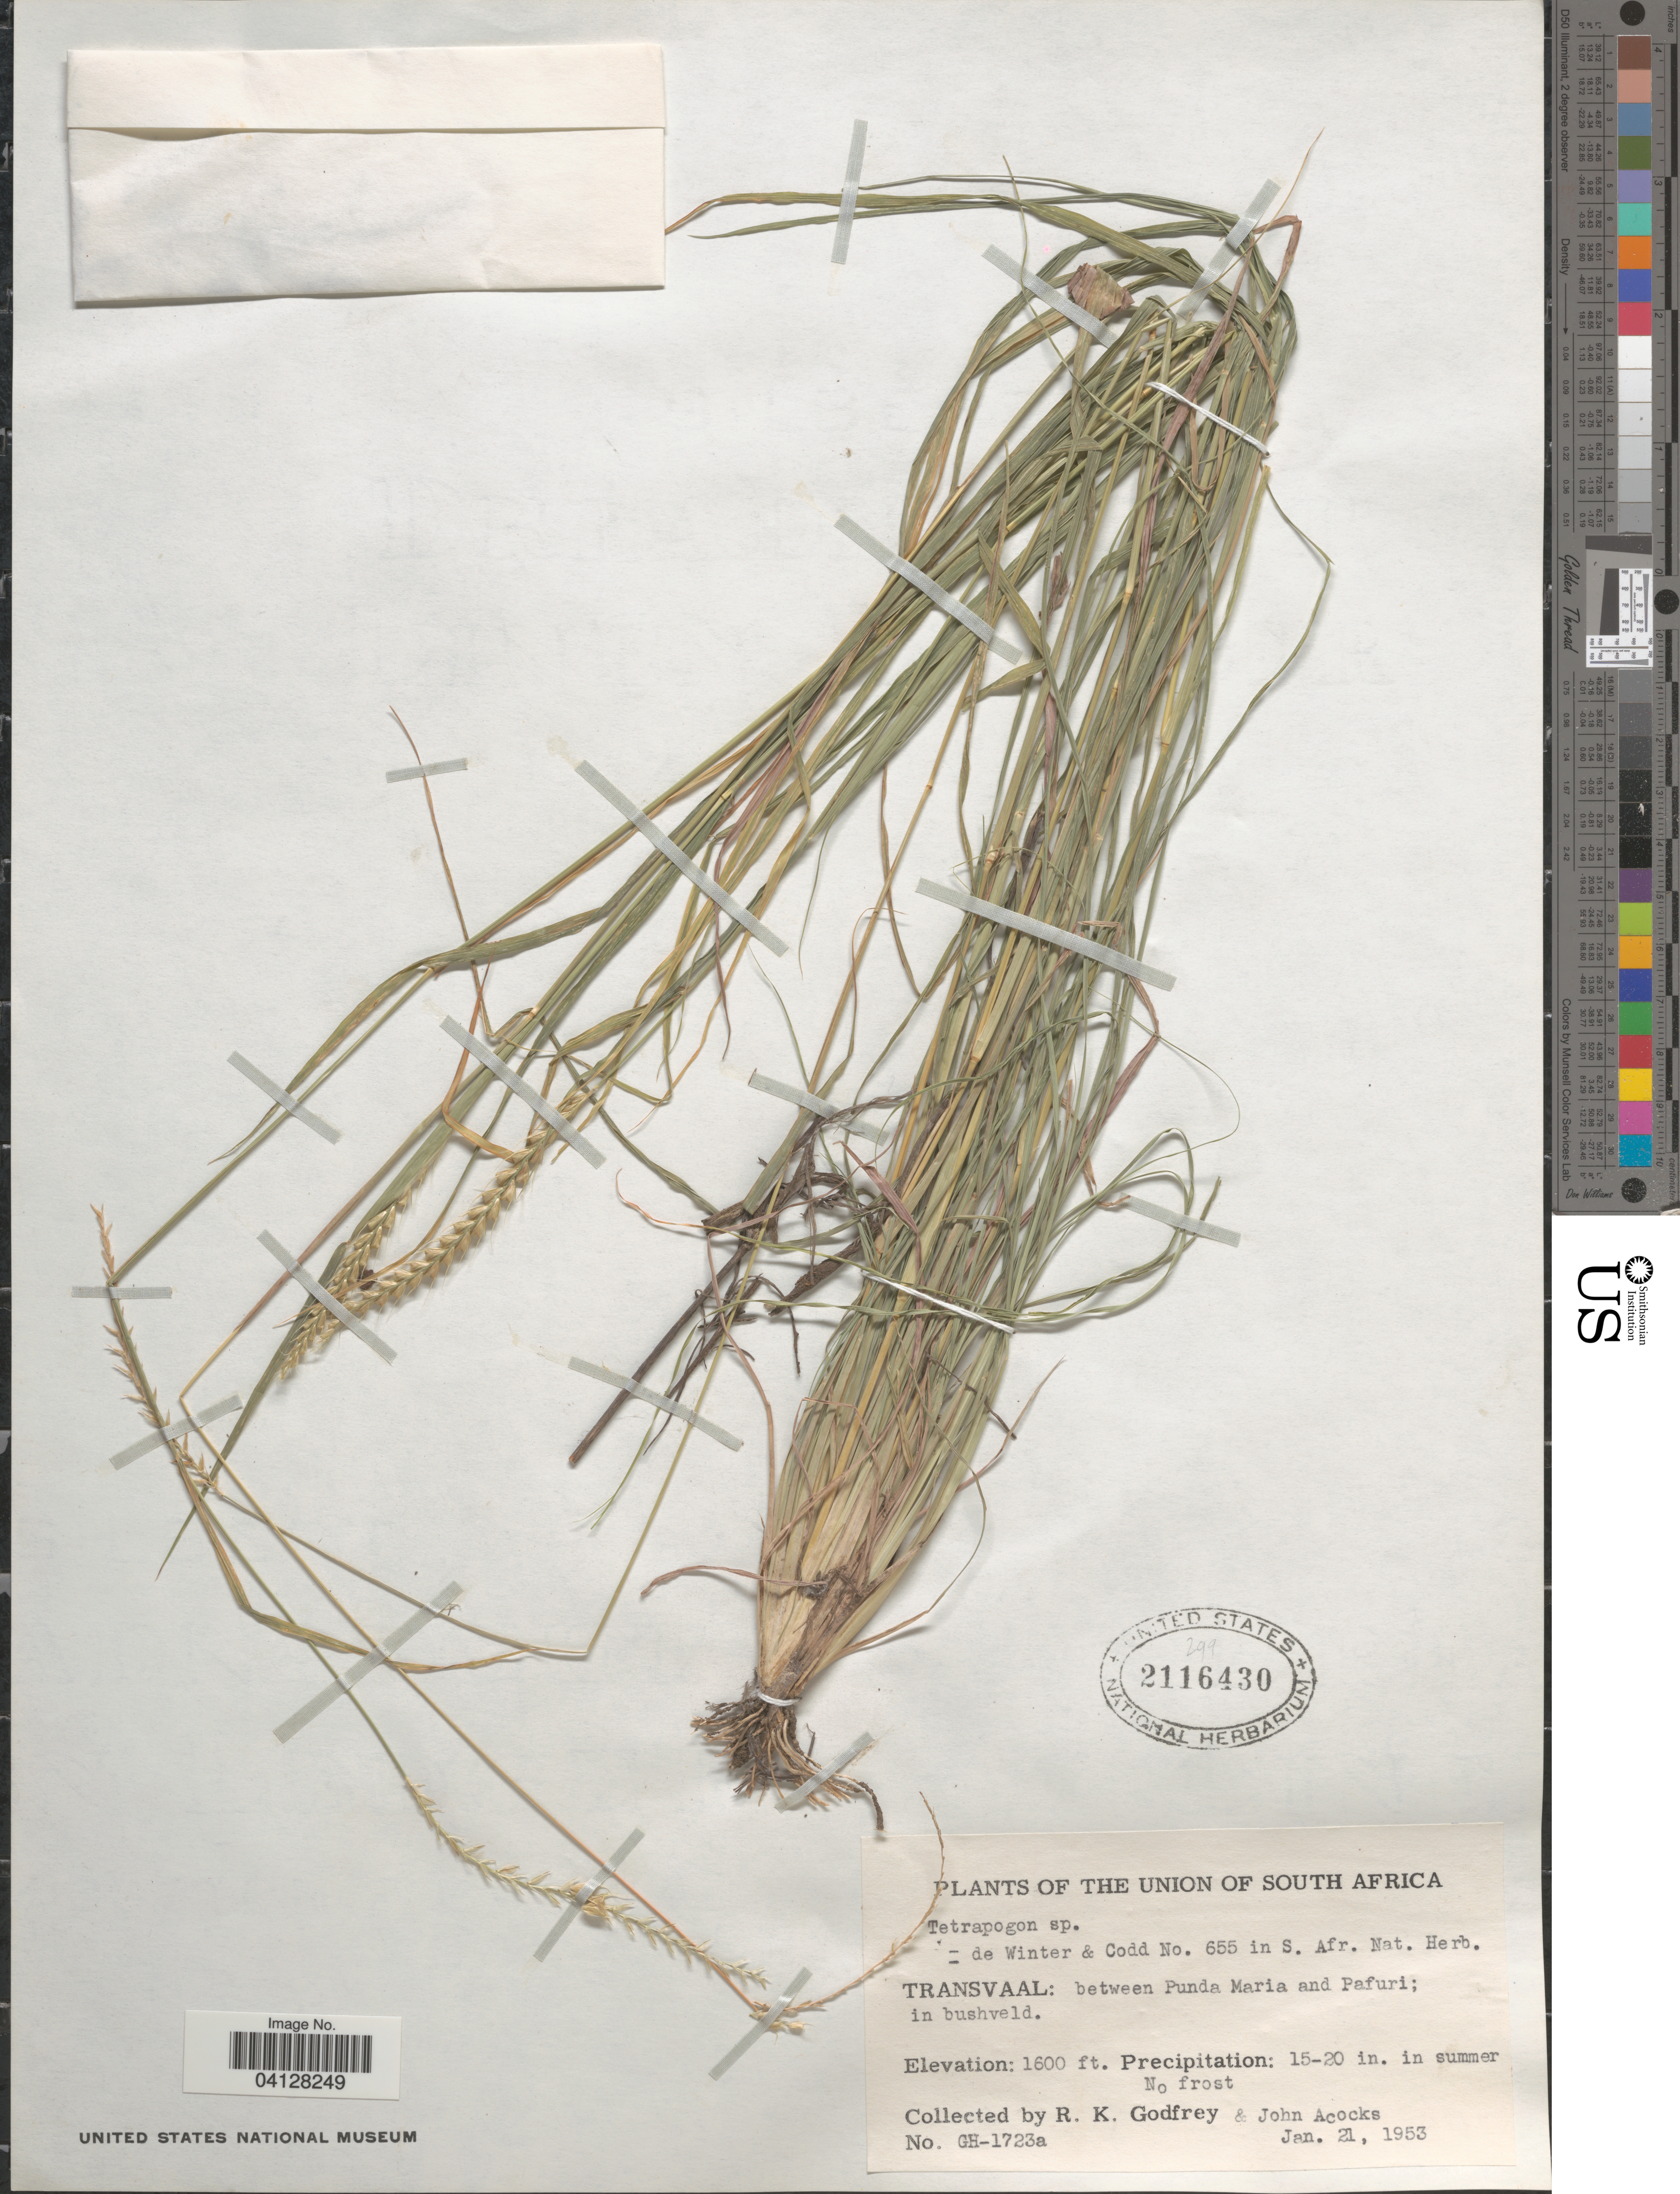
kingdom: Plantae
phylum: Tracheophyta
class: Liliopsida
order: Poales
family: Poaceae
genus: Tetrapogon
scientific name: Tetrapogon sp.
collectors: R. K. Godfrey & J. P. Acocks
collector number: GH-1723a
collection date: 1953-01-21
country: South Africa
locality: The Union of South Africa. Transvaal: between Punda Maria and Pafuri.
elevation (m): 488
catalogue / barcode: US 2116430